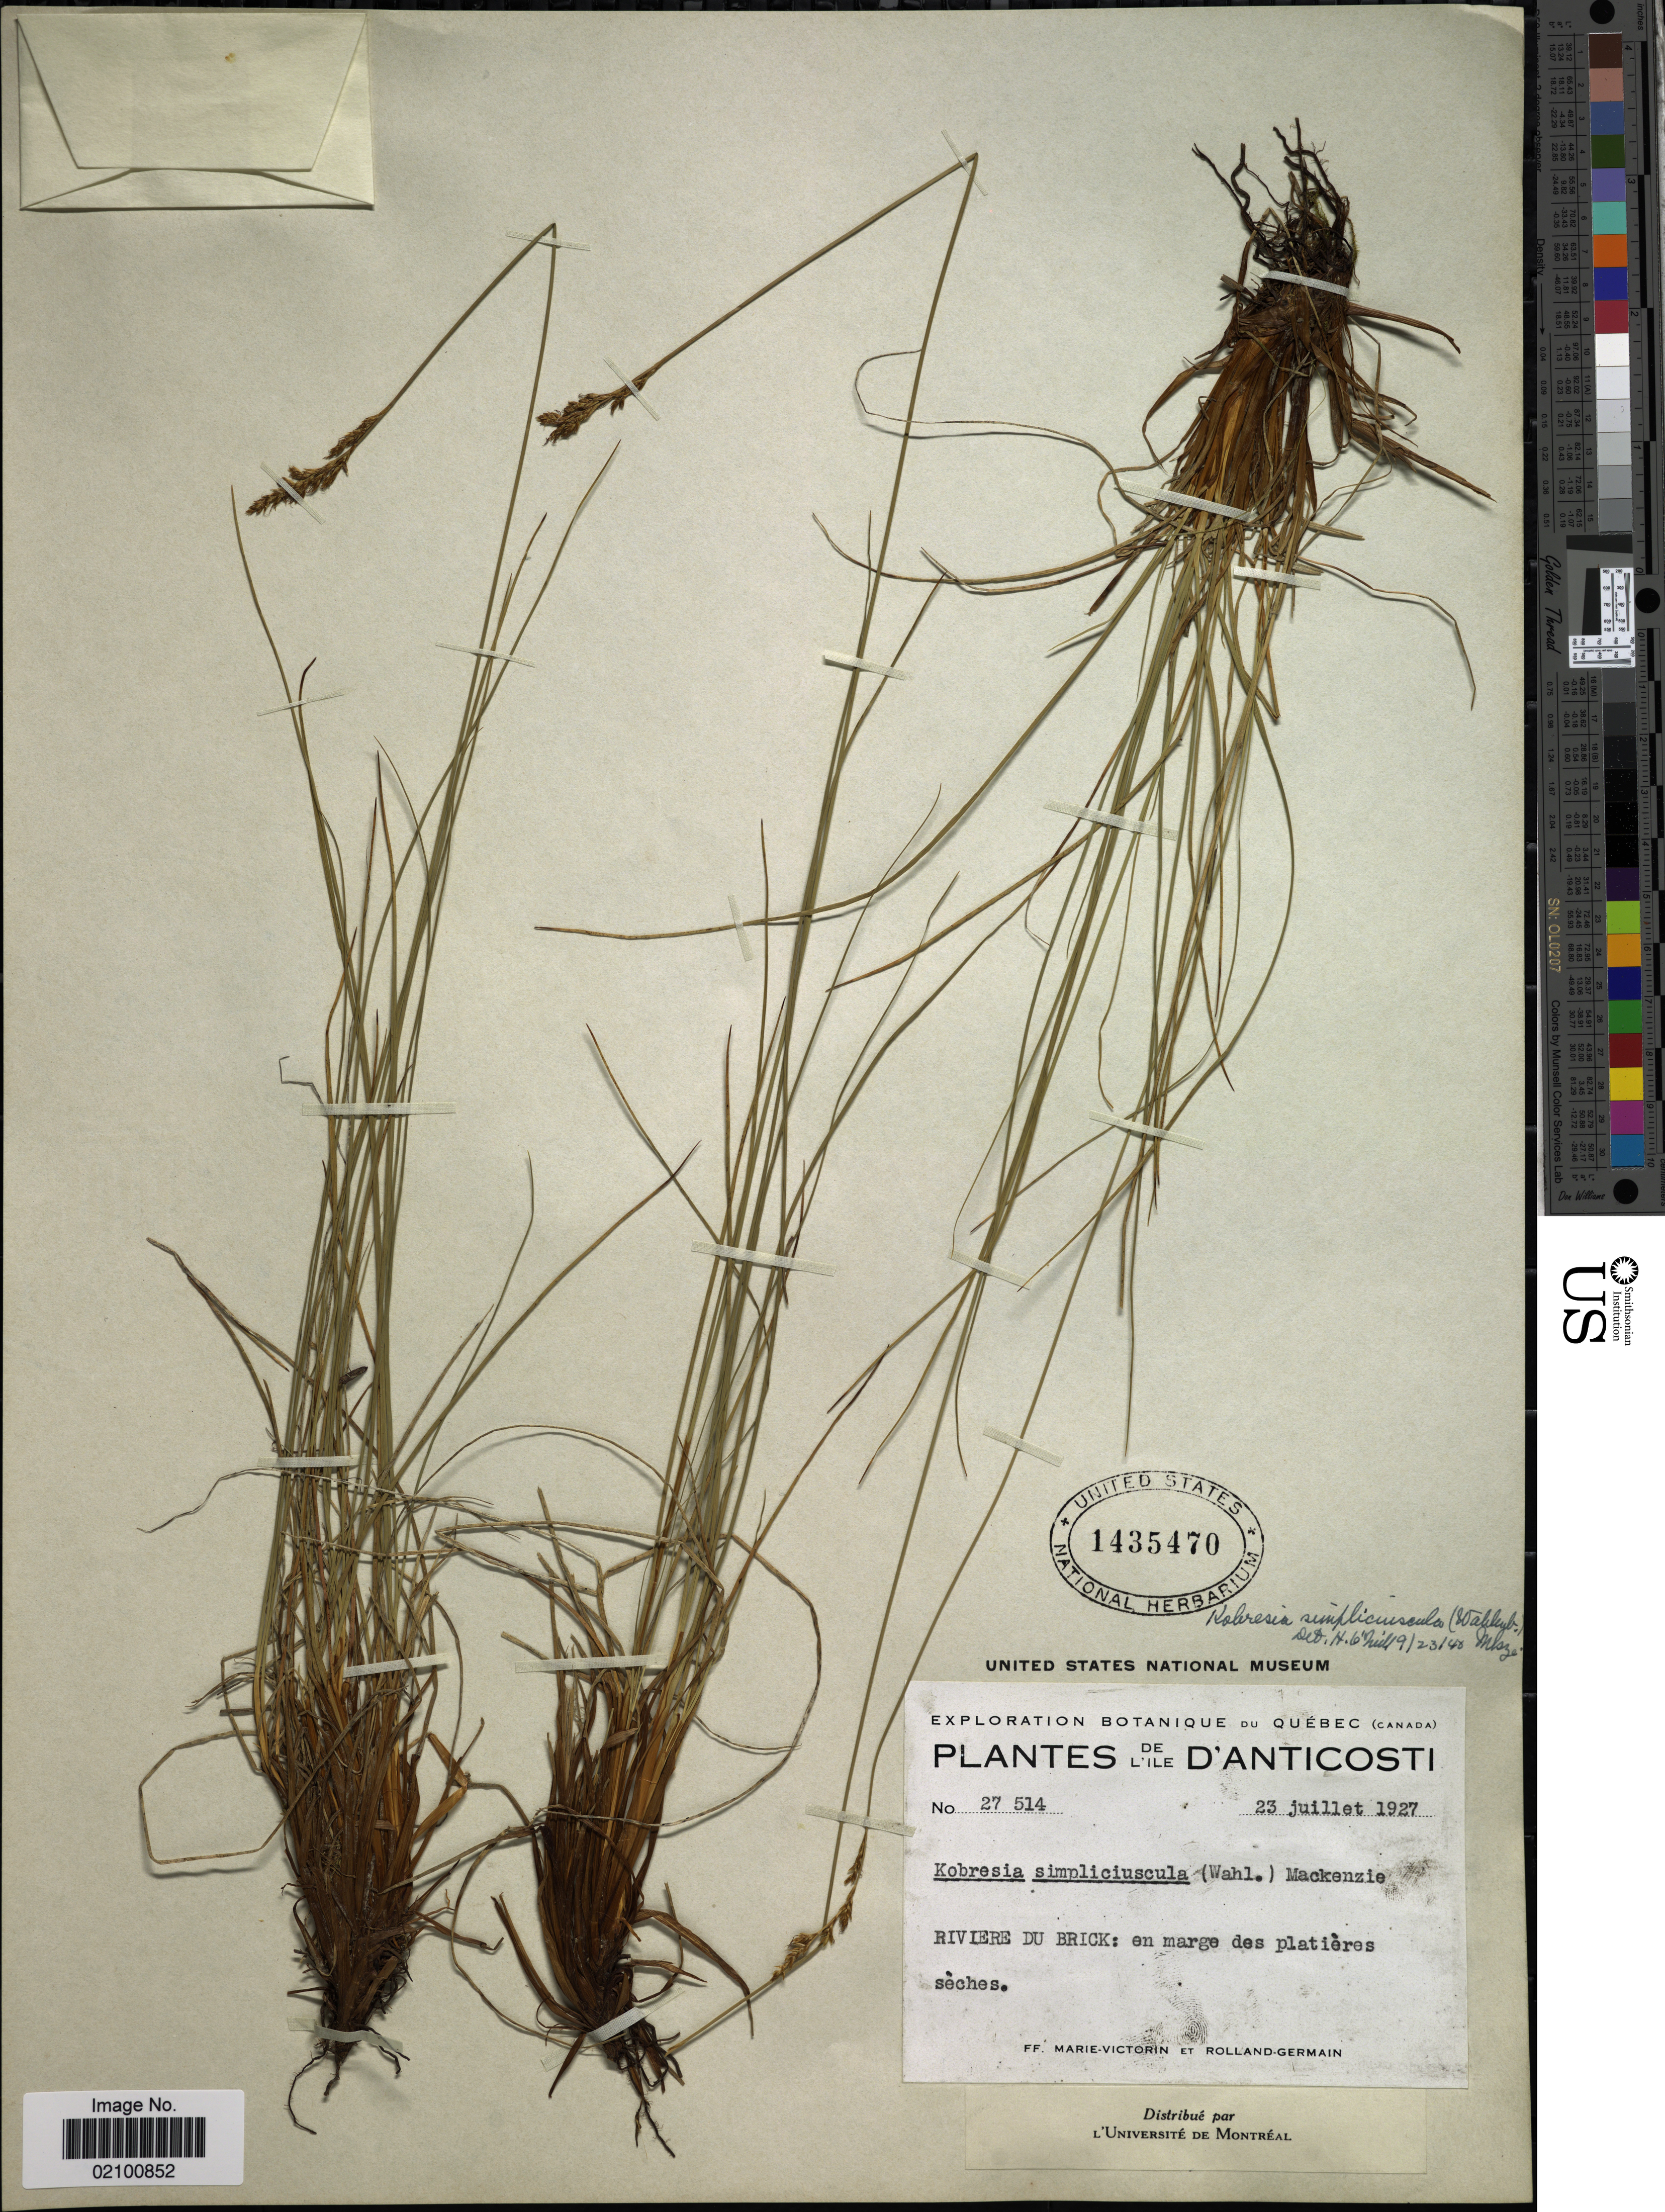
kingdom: Plantae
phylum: Tracheophyta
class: Liliopsida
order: Poales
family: Cyperaceae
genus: Carex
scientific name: Carex simpliciuscula subsp. simpliciuscula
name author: Wahlenb.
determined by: Strong, M. T., (US), Smithsonian Institution - National Museum of Natural History (UNITED STATES)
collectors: F. Marie-Victorin & Rolland-Germain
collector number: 27514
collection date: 1927-07-23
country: Canada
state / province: Quebec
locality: Ile D'Anticosti, Riviere Du Brick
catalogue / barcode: US 1435470